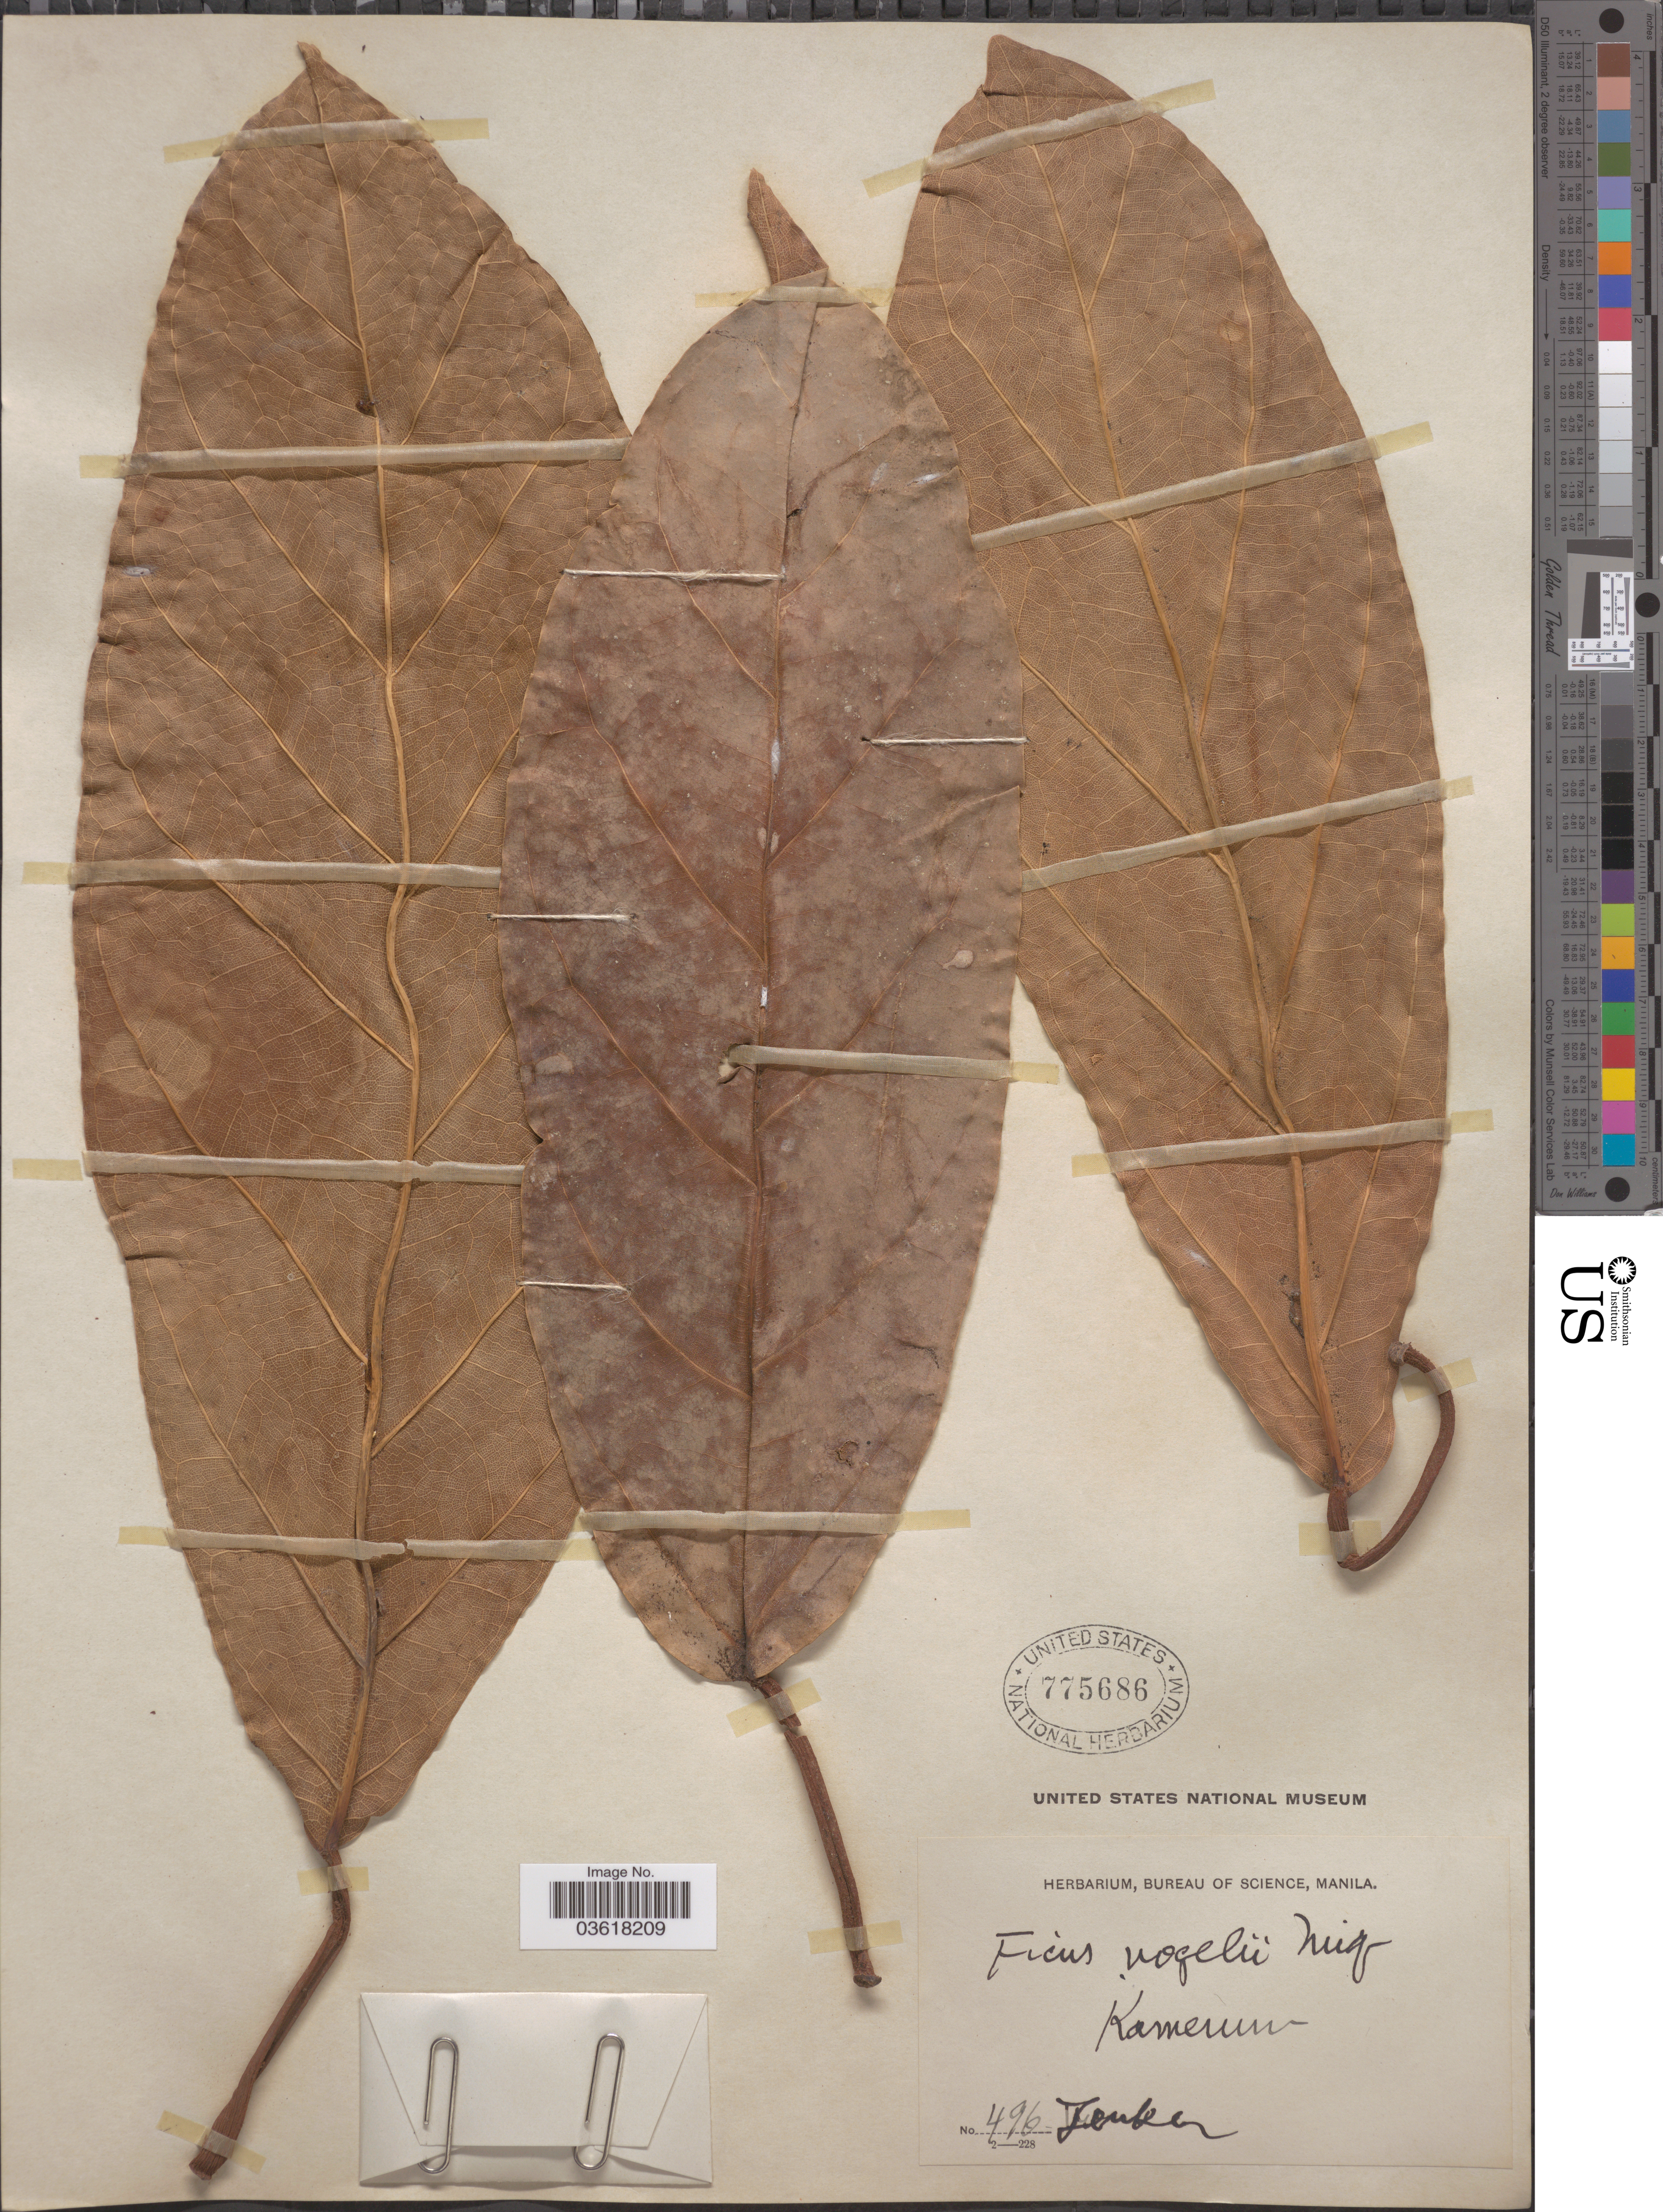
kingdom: Plantae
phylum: Tracheophyta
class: Magnoliopsida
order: Rosales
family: Moraceae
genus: Ficus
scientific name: Ficus vogelii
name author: (Miq.) Miq.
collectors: Zenker, --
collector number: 496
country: Cameroon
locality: Kamerun.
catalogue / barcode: US 775686